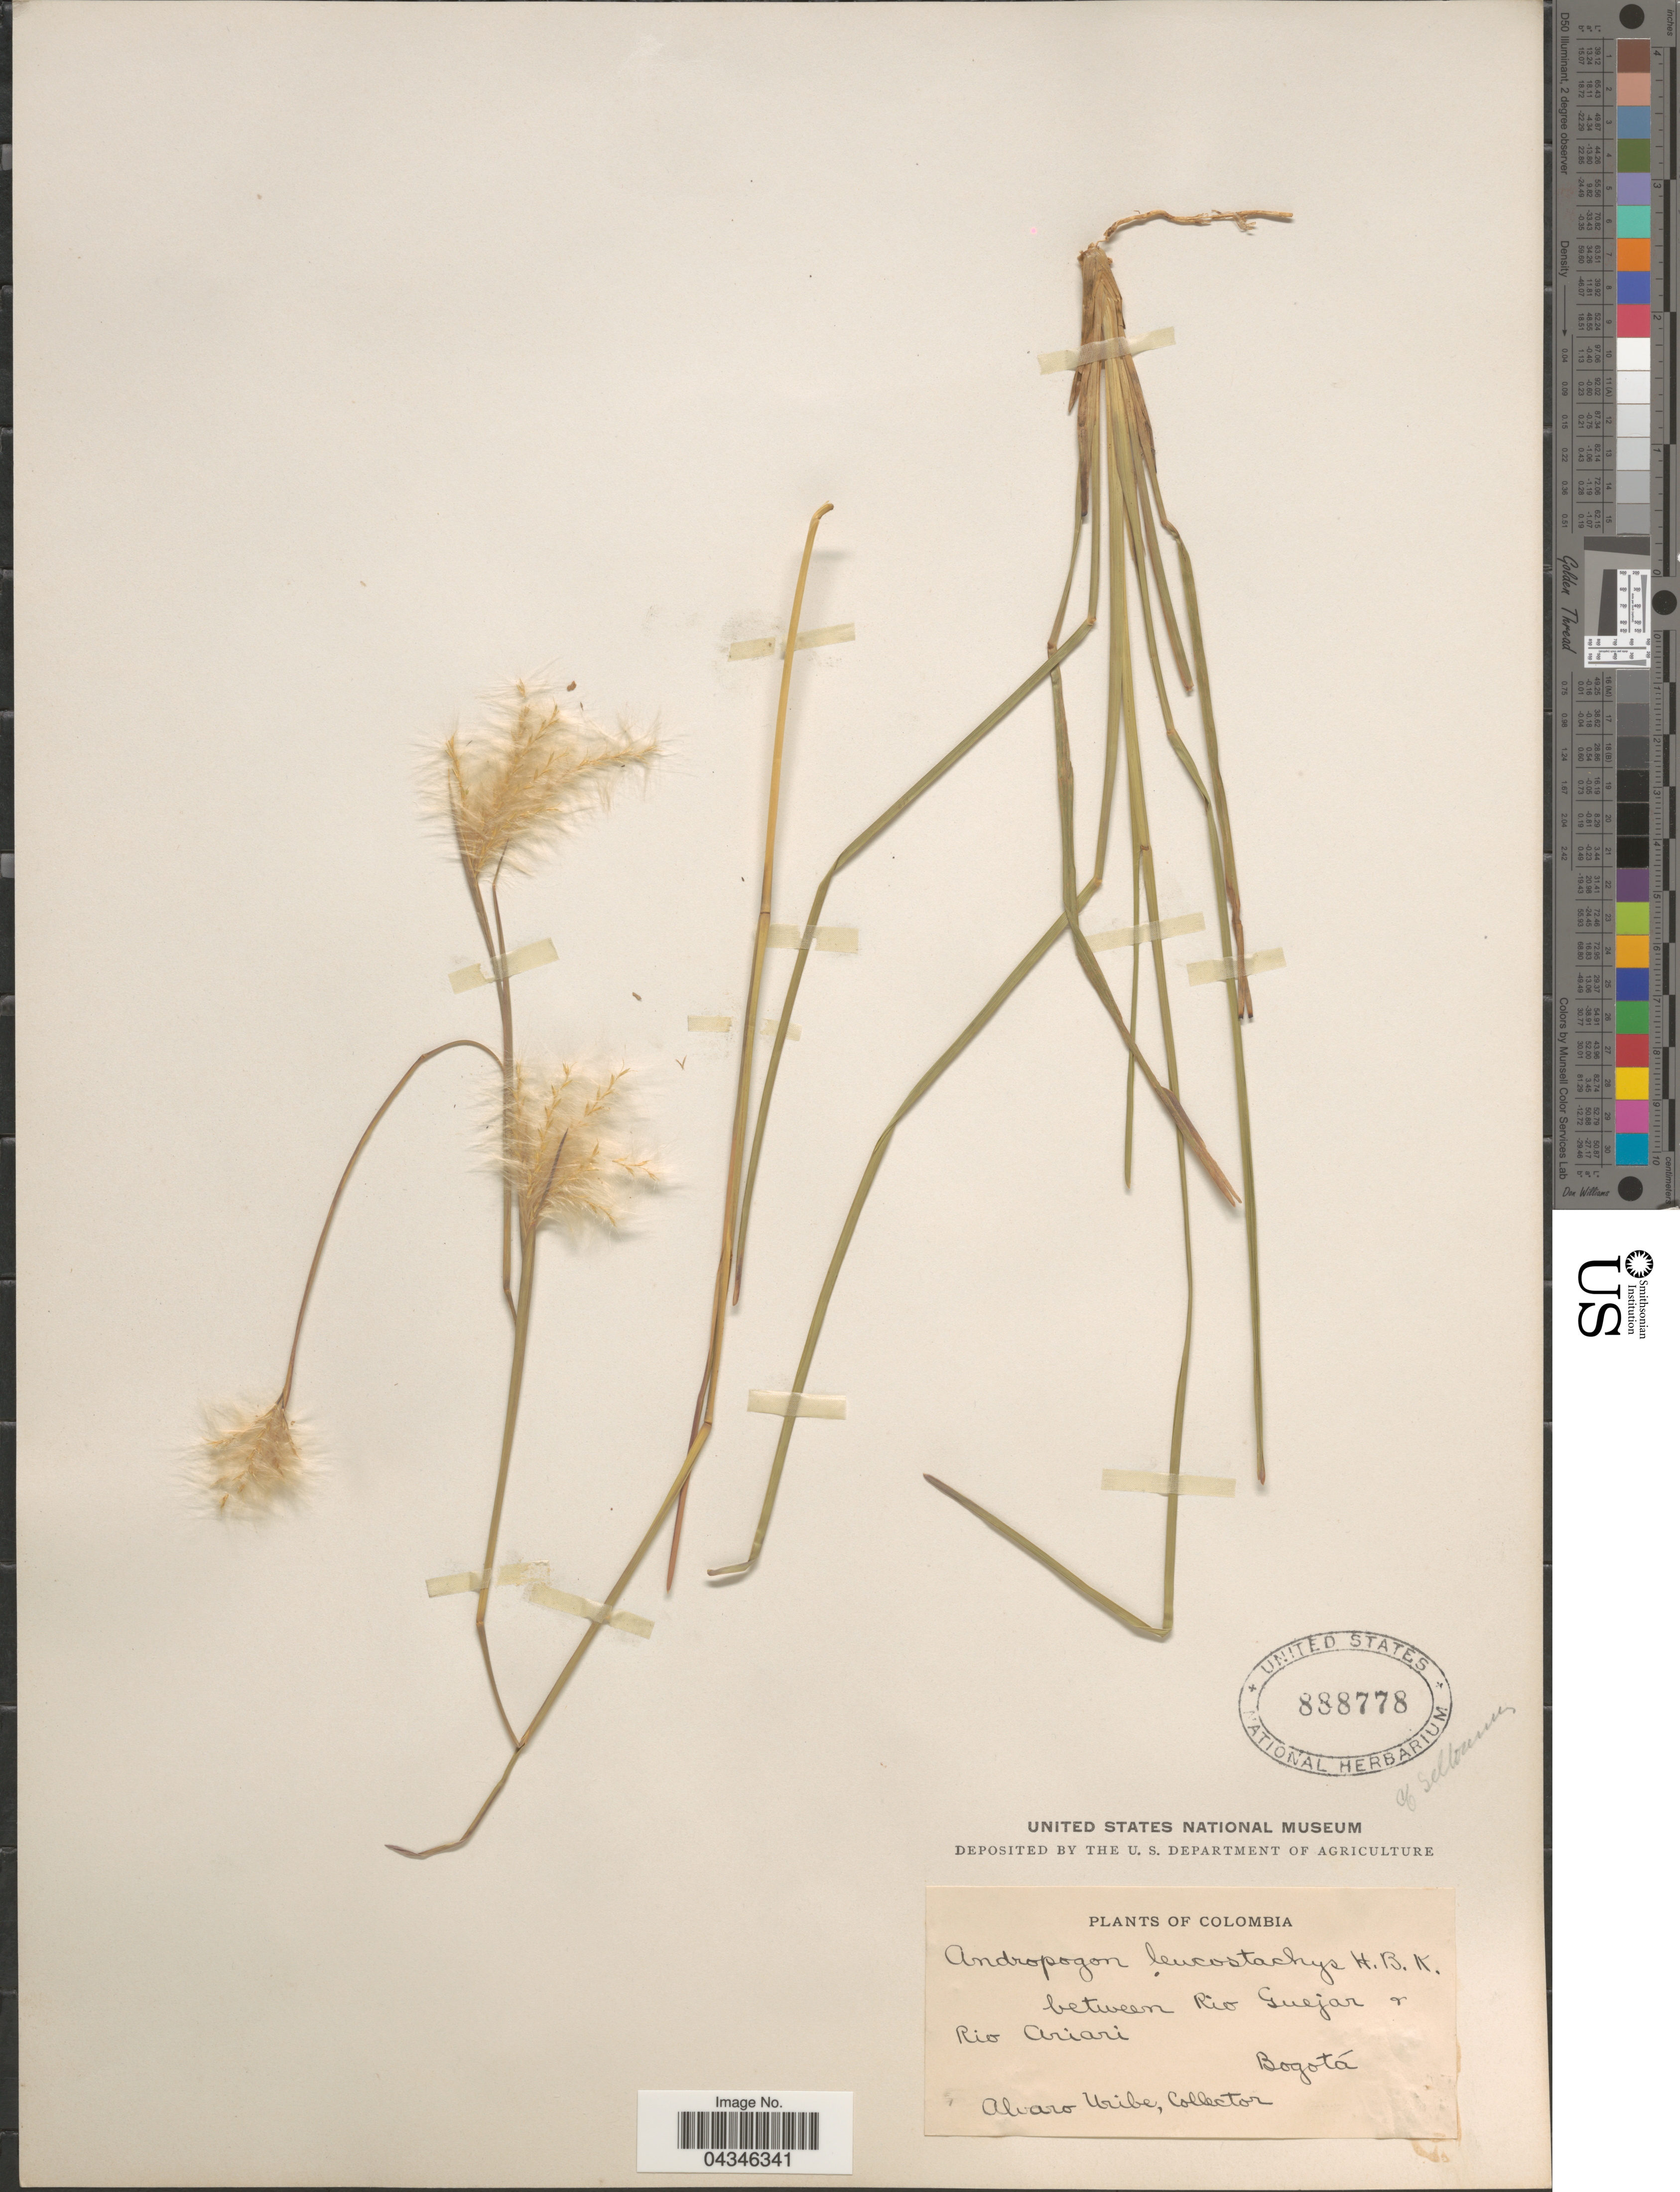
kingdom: Plantae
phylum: Tracheophyta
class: Liliopsida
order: Poales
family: Poaceae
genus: Andropogon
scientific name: Andropogon selloanus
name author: (Hack.) Hack.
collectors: A. Uribe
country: Colombia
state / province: Bogota D.C.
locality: Between Rio Guejar & Rio Ariari.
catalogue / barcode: US 888778